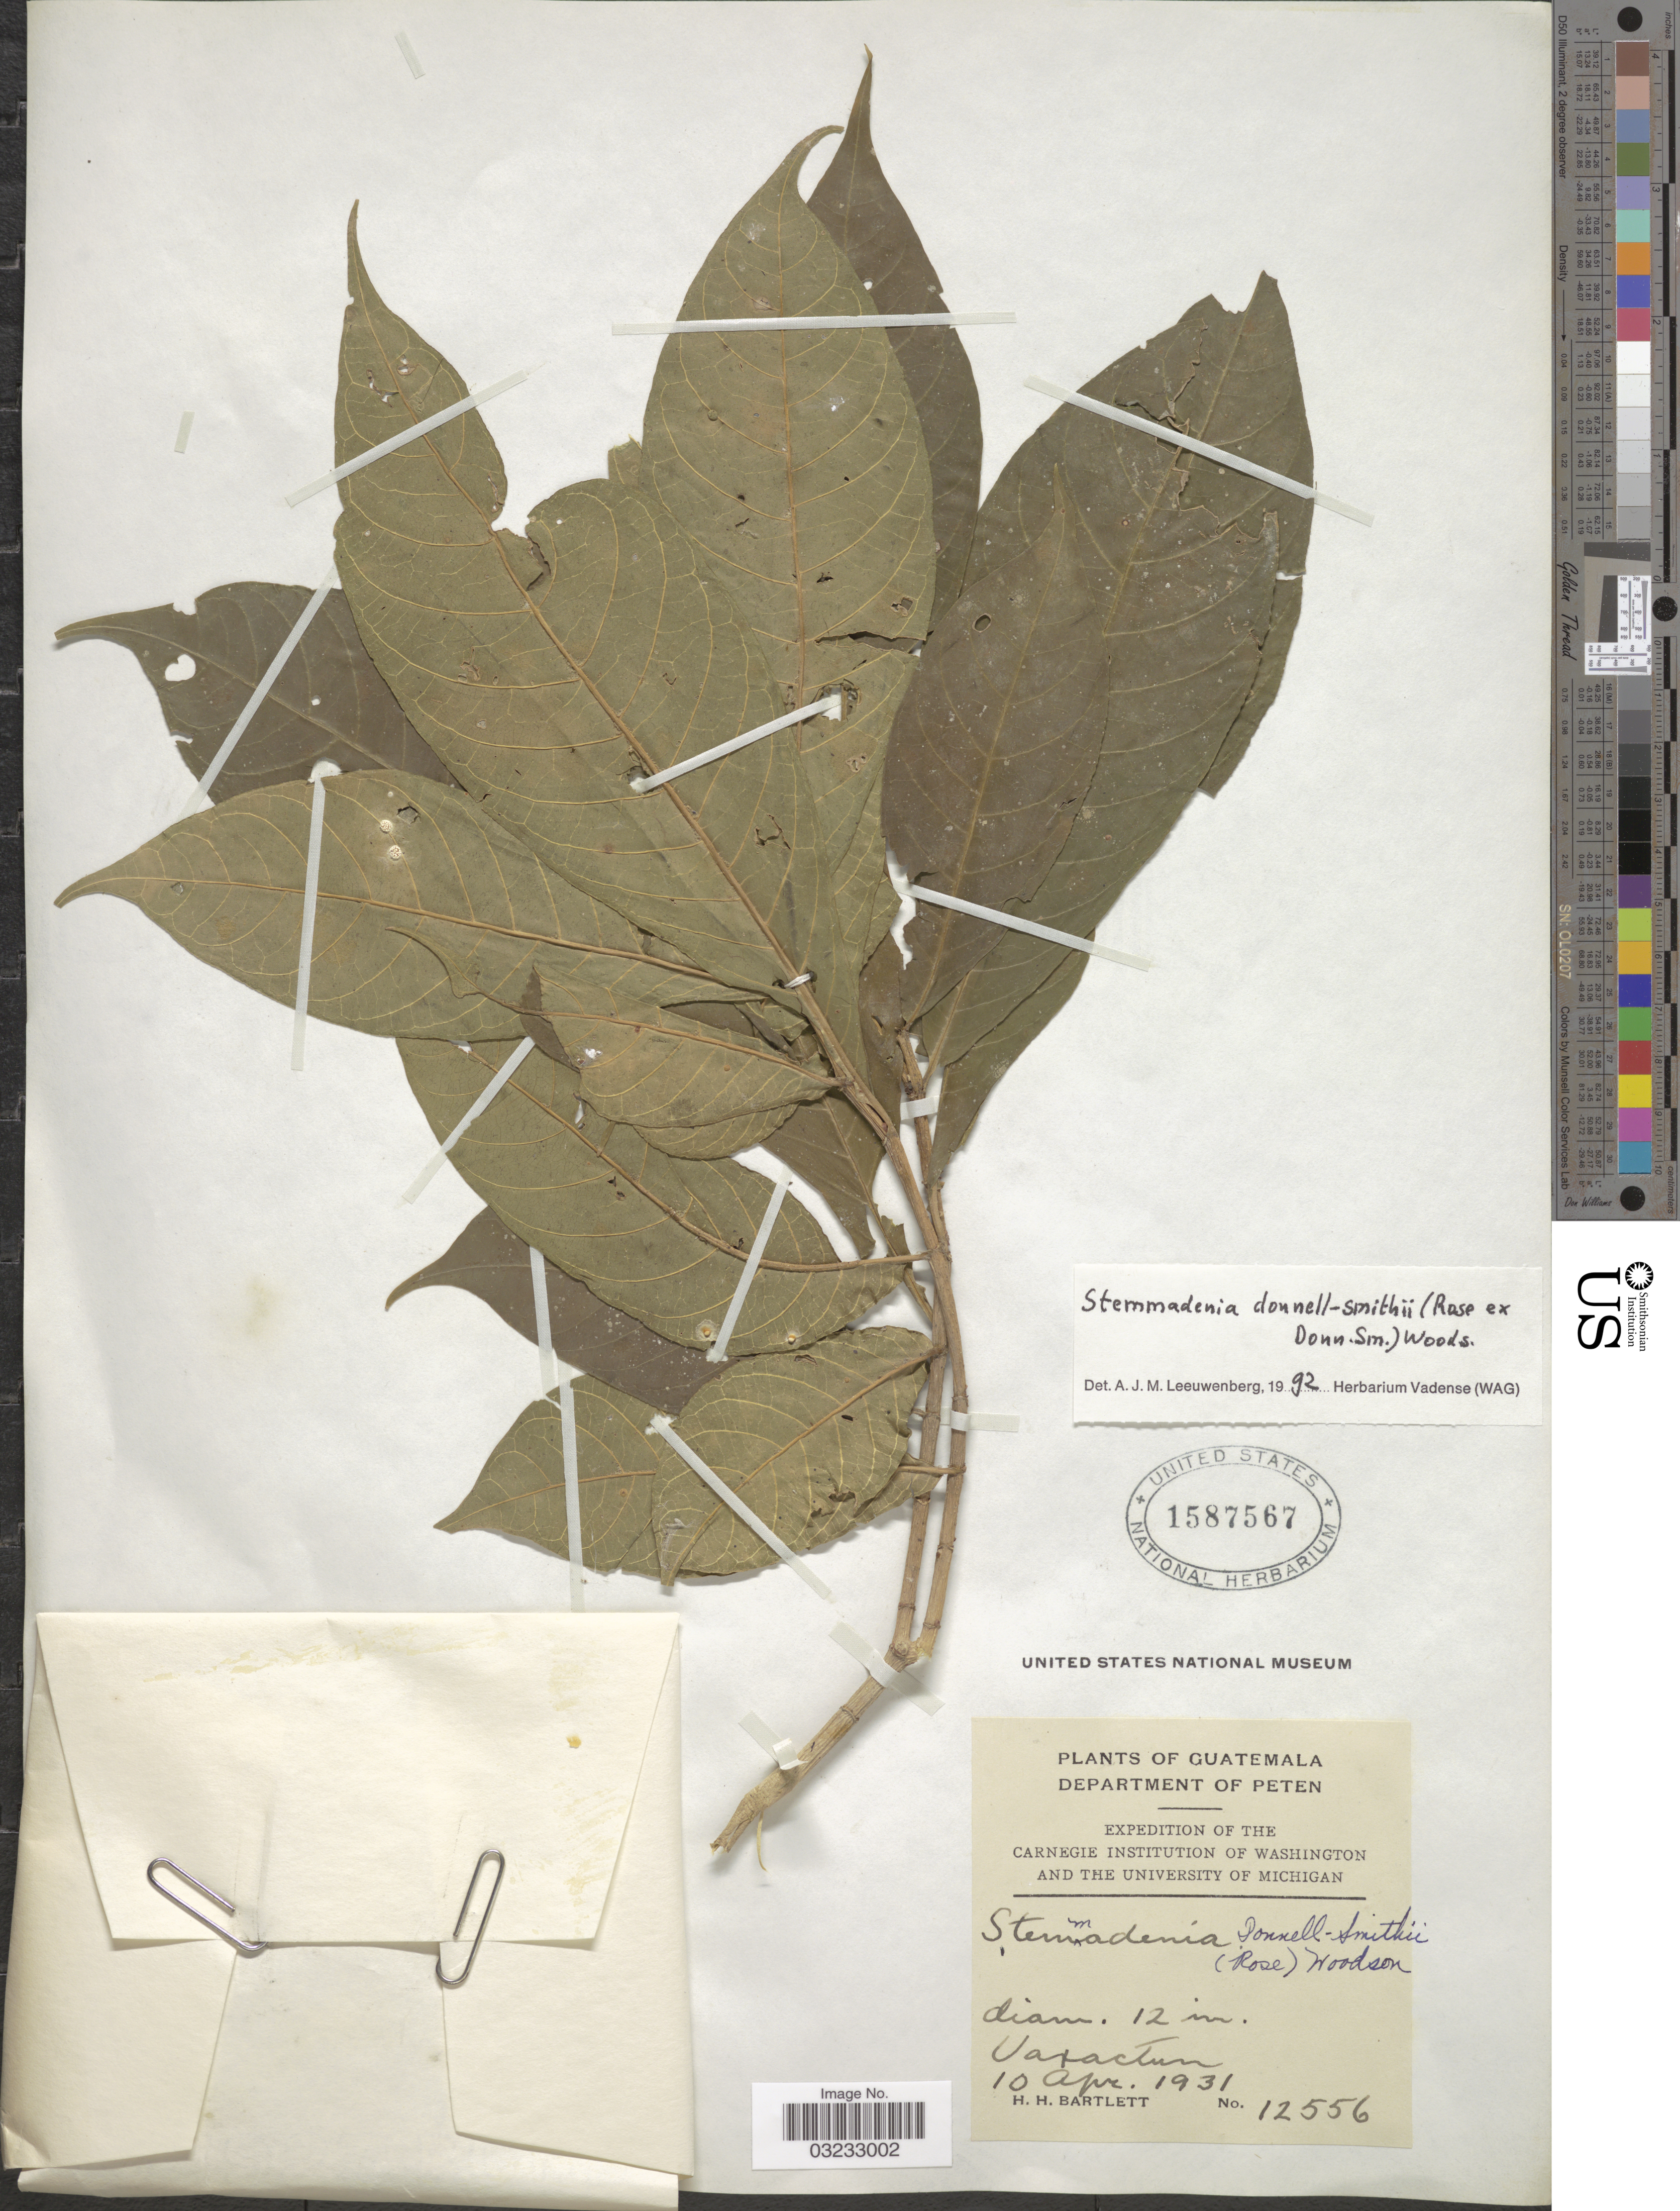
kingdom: Plantae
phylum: Tracheophyta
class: Magnoliopsida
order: Gentianales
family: Apocynaceae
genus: Stemmadenia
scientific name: Stemmadenia donnell-smithii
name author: (Rose ex Donn. Sm.) Woodson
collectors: H. H. Bartlett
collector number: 12556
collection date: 1931-04-10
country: Guatemala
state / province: El Petén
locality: Department of Peten, Uaxactum.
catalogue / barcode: US 1587567